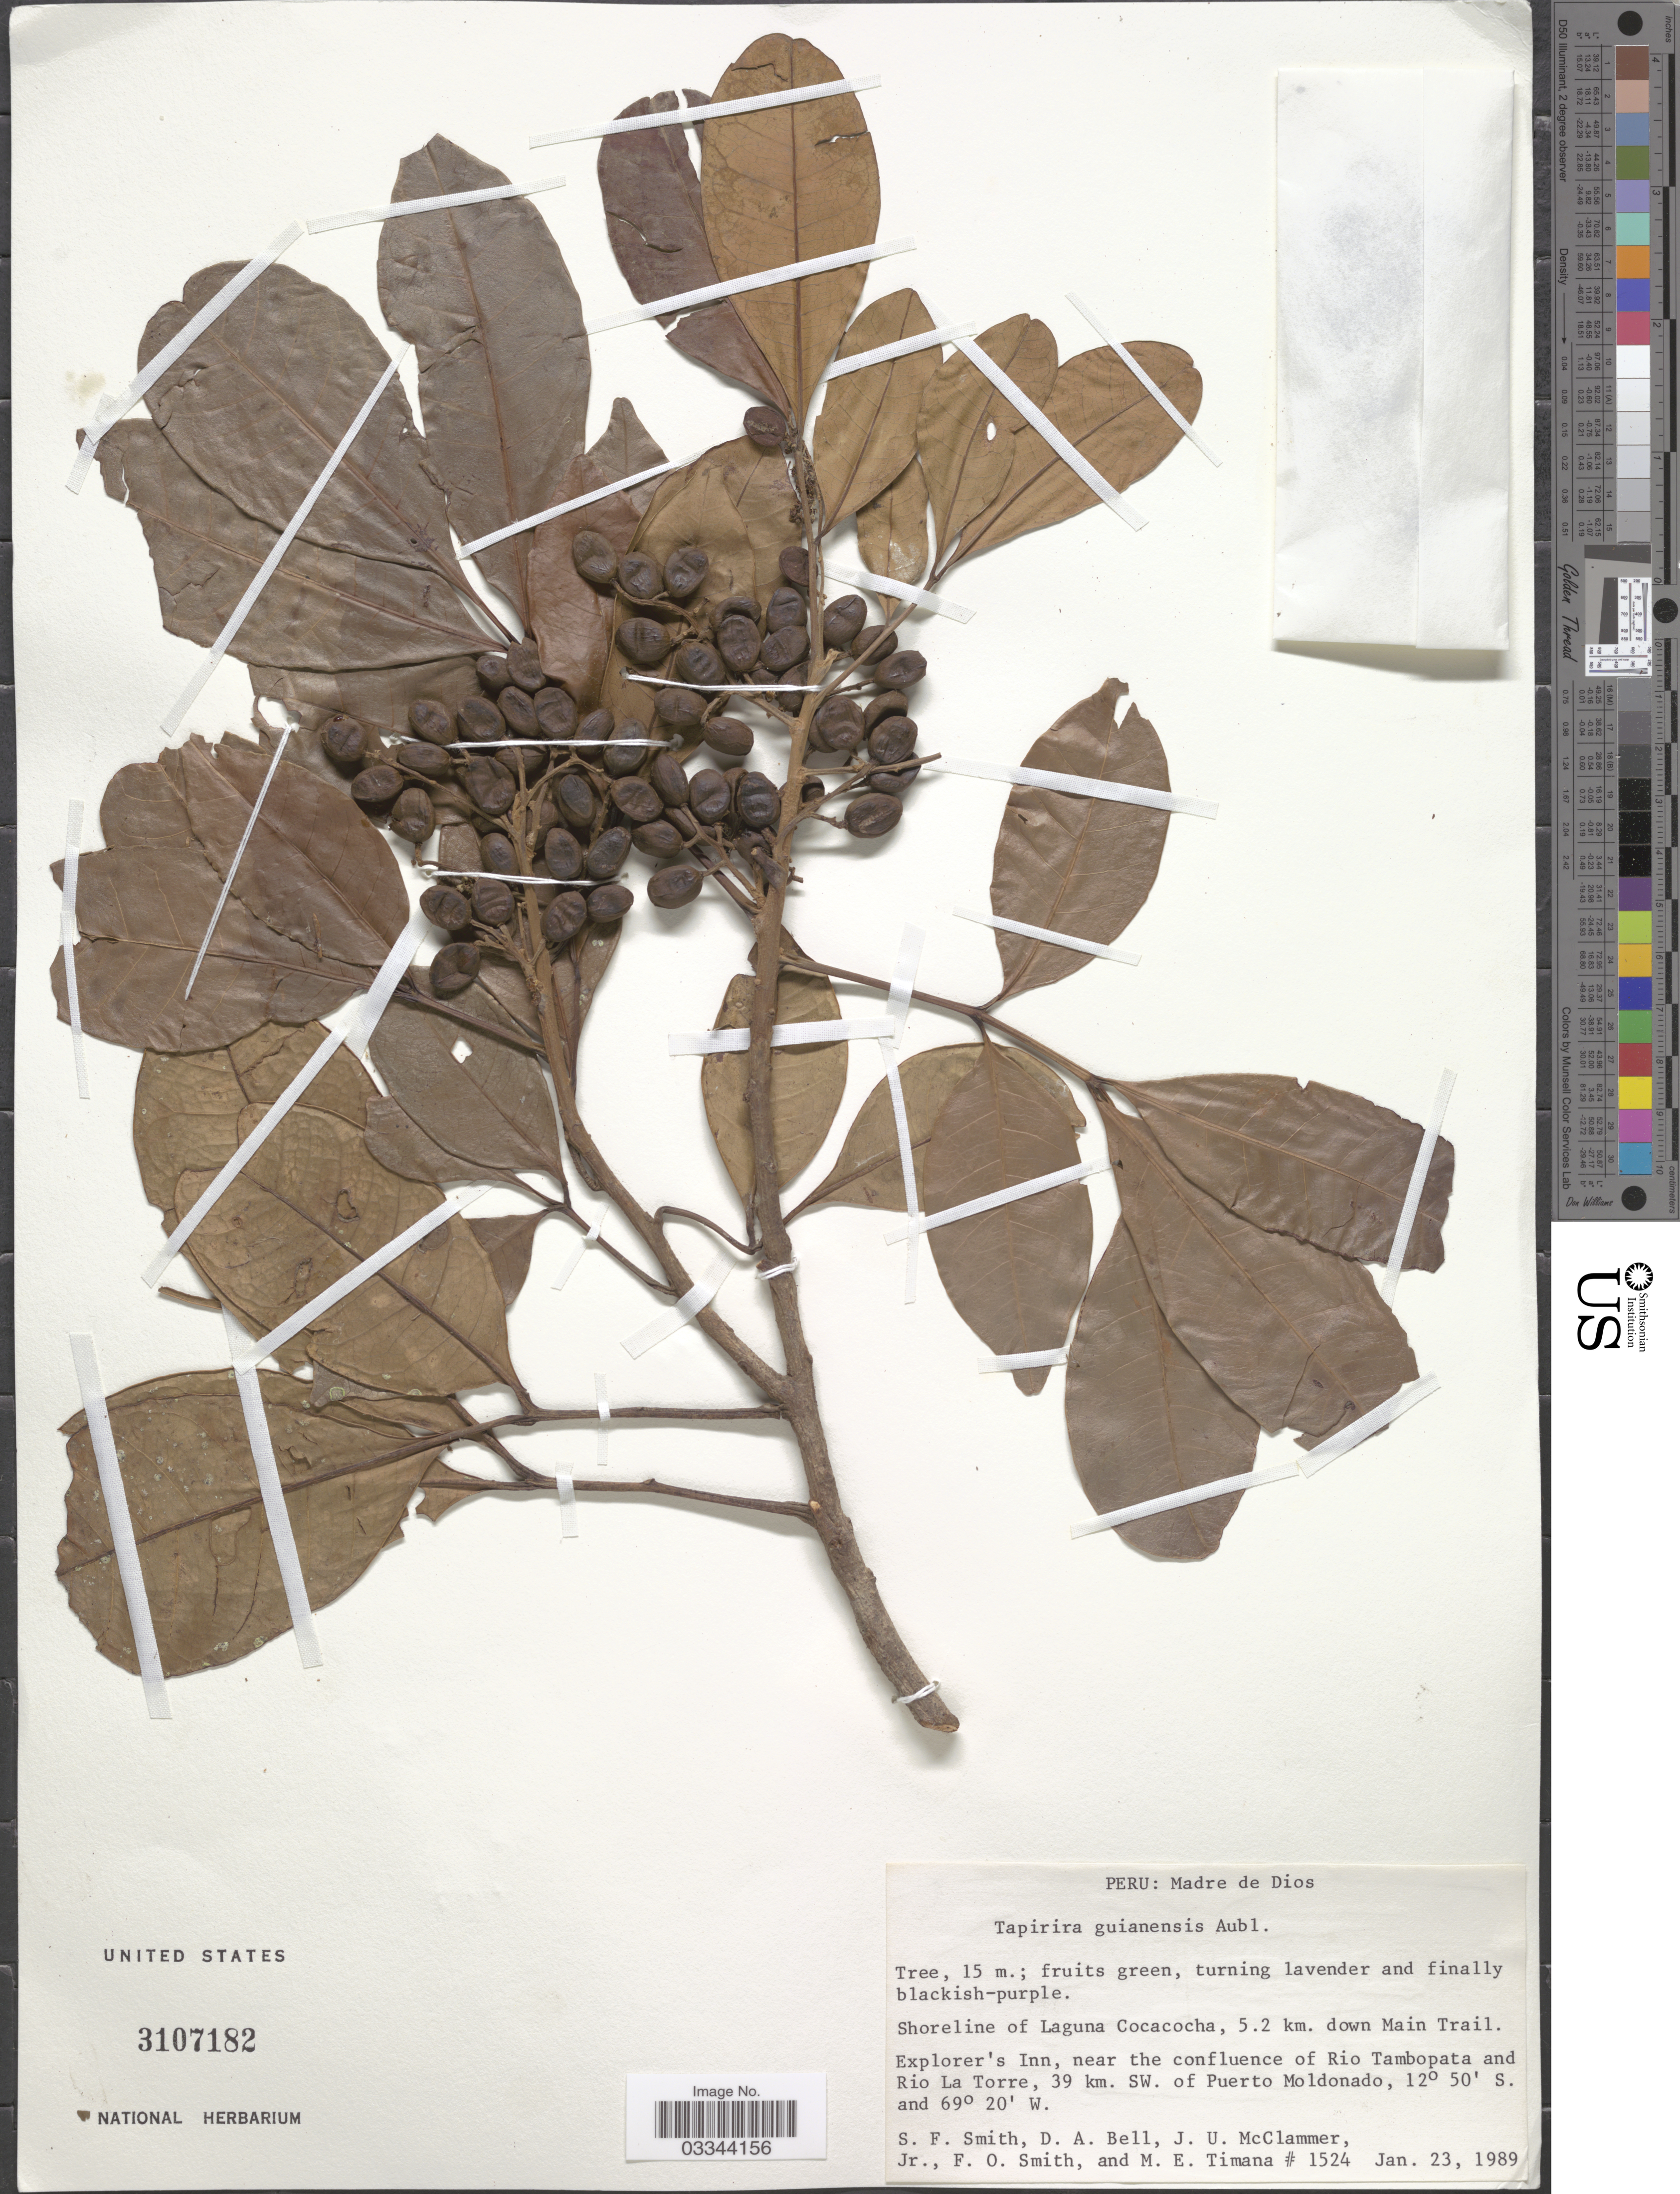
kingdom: Plantae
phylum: Tracheophyta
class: Magnoliopsida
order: Sapindales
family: Anacardiaceae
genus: Tapirira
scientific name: Tapirira guianensis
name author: Aubl.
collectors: S.F. Smith, D. A. Bell, J. McClammer Jr. & F. Smith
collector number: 1524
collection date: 1989-01-23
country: Peru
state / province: Madre de Dios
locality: Shoreline of Laguna Cocacocha, 5.2 km. down Main Trail. Explorer's Inn, near the confluence of Rio Tambopata and Rio la Torre, 39 km. SW. of Puerto Moldonado.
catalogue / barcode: US 3107182